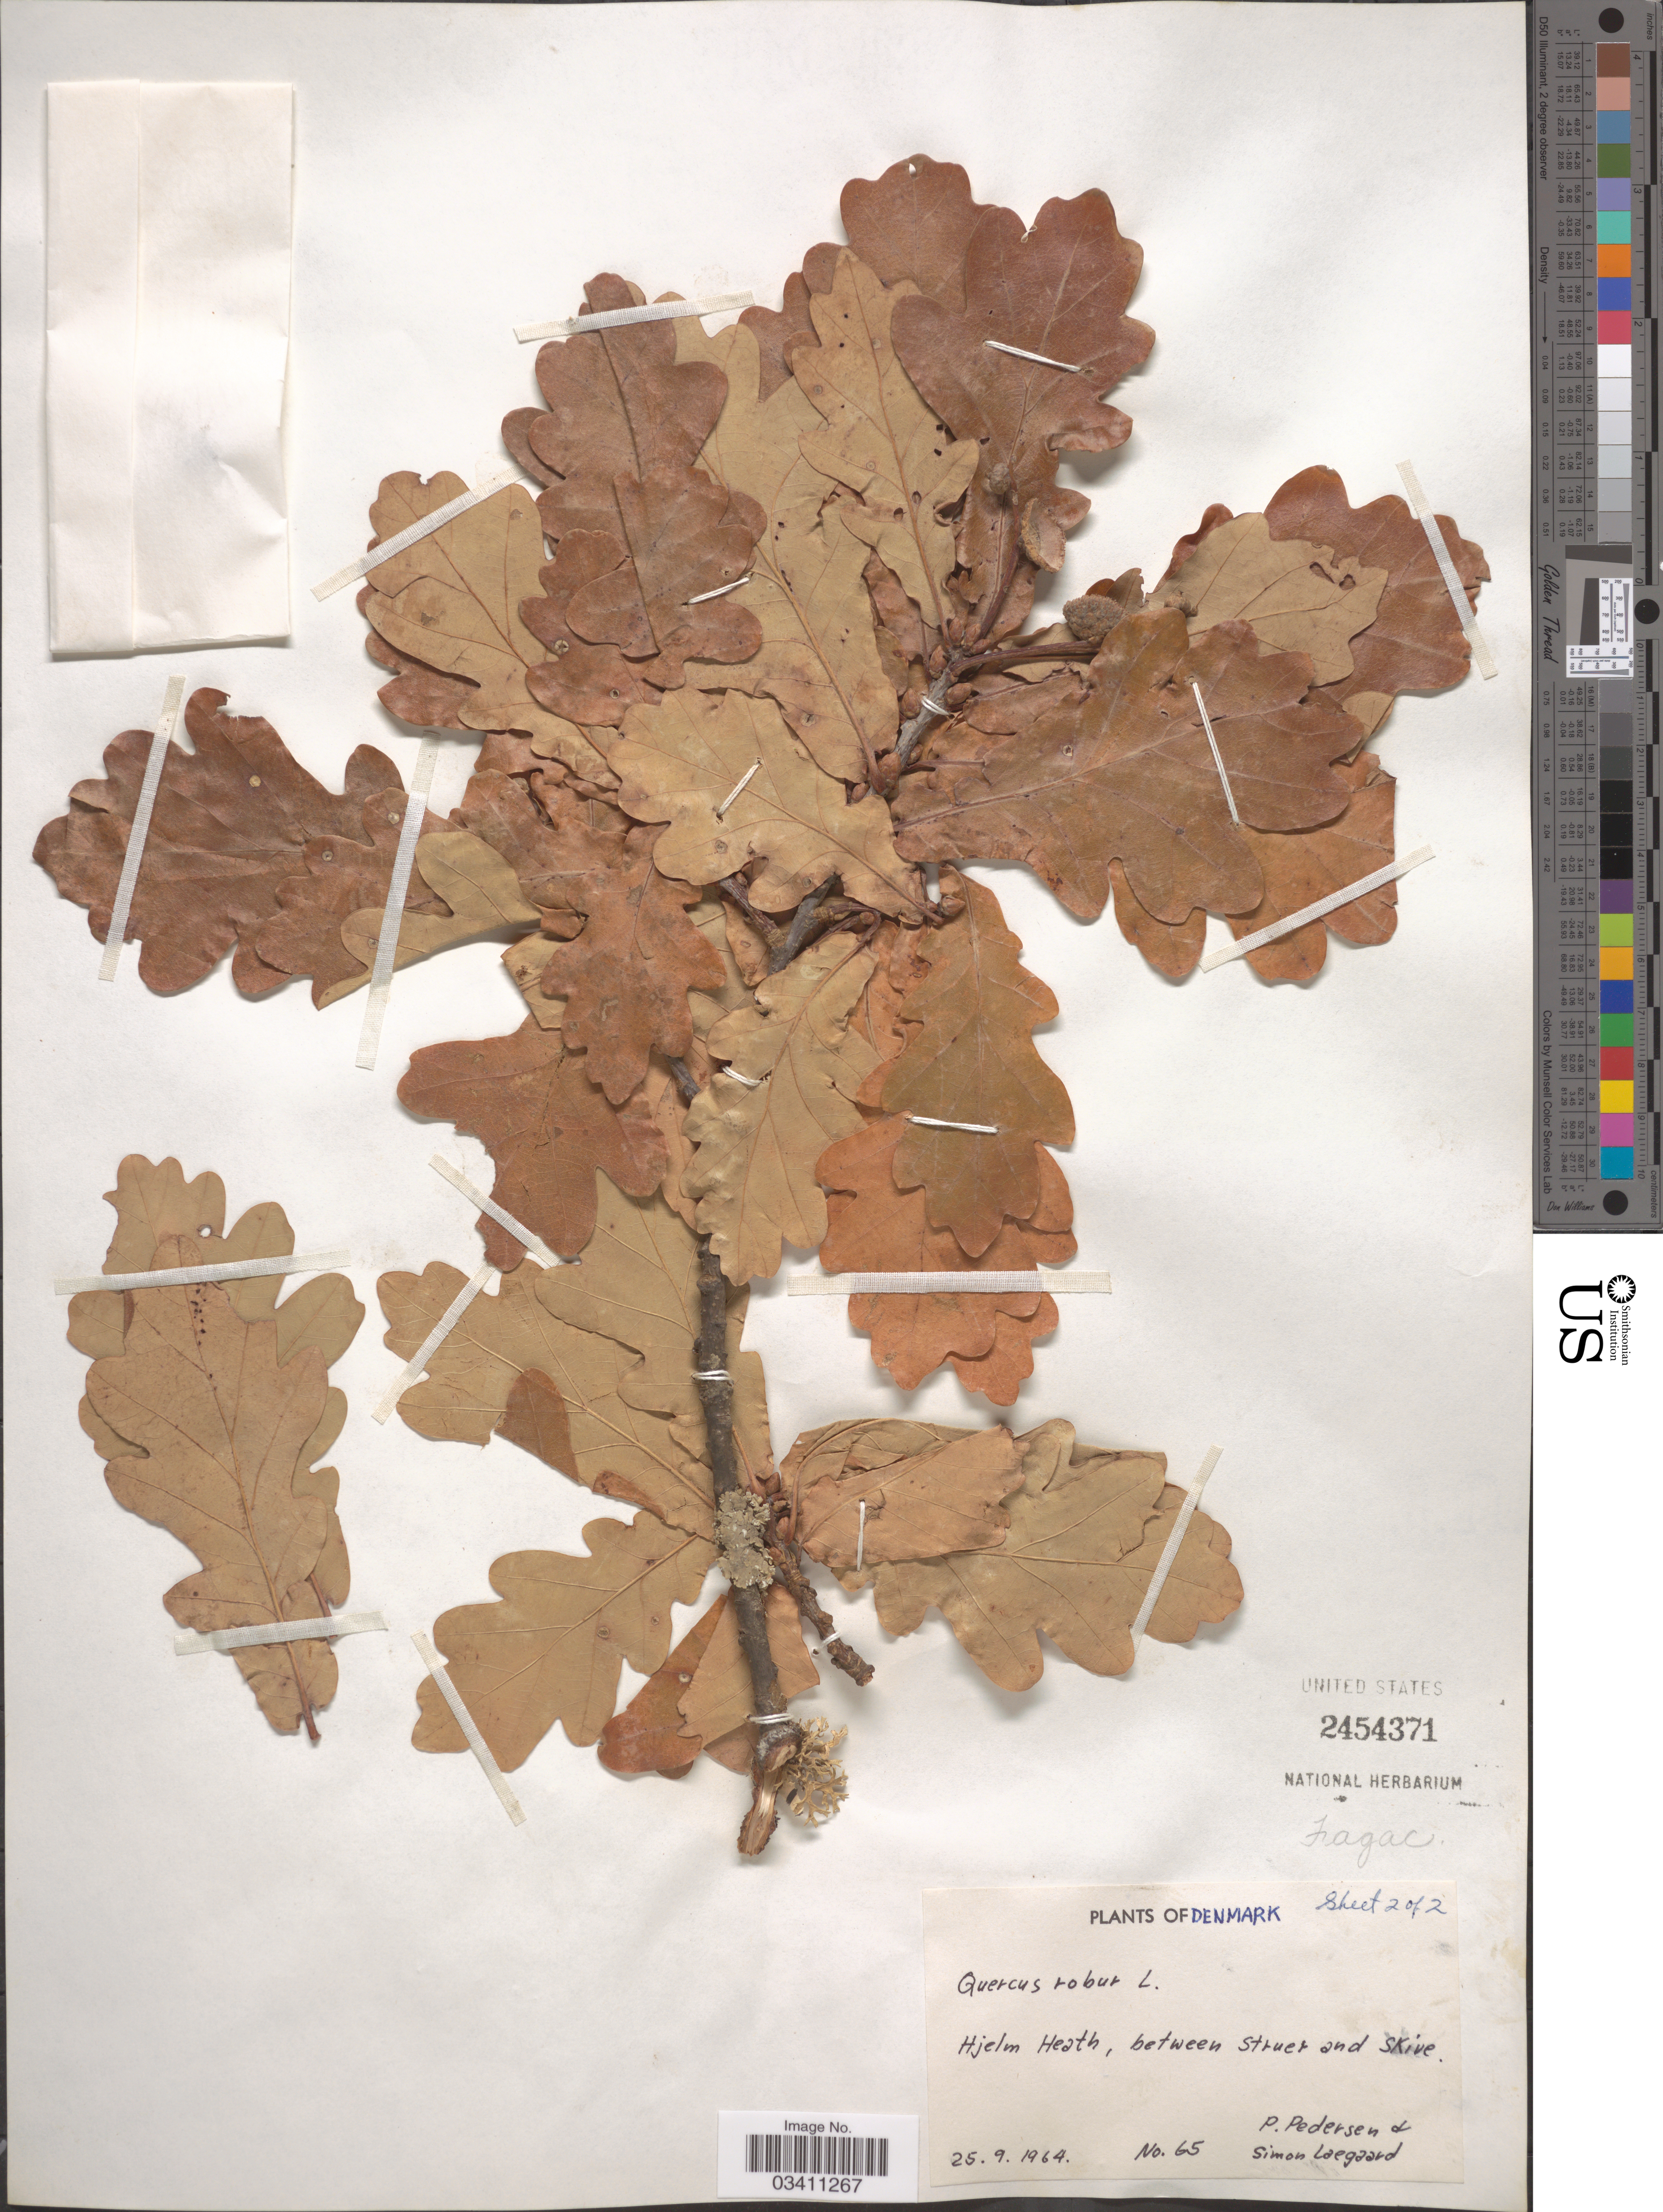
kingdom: Plantae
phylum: Tracheophyta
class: Magnoliopsida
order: Fagales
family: Fagaceae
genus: Quercus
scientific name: Quercus robur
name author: L.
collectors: P. Pedersen & S. Lægaard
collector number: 65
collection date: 1964-09-25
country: Denmark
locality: Hjelm Heath, between Struer and Skive.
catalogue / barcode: US 2454371